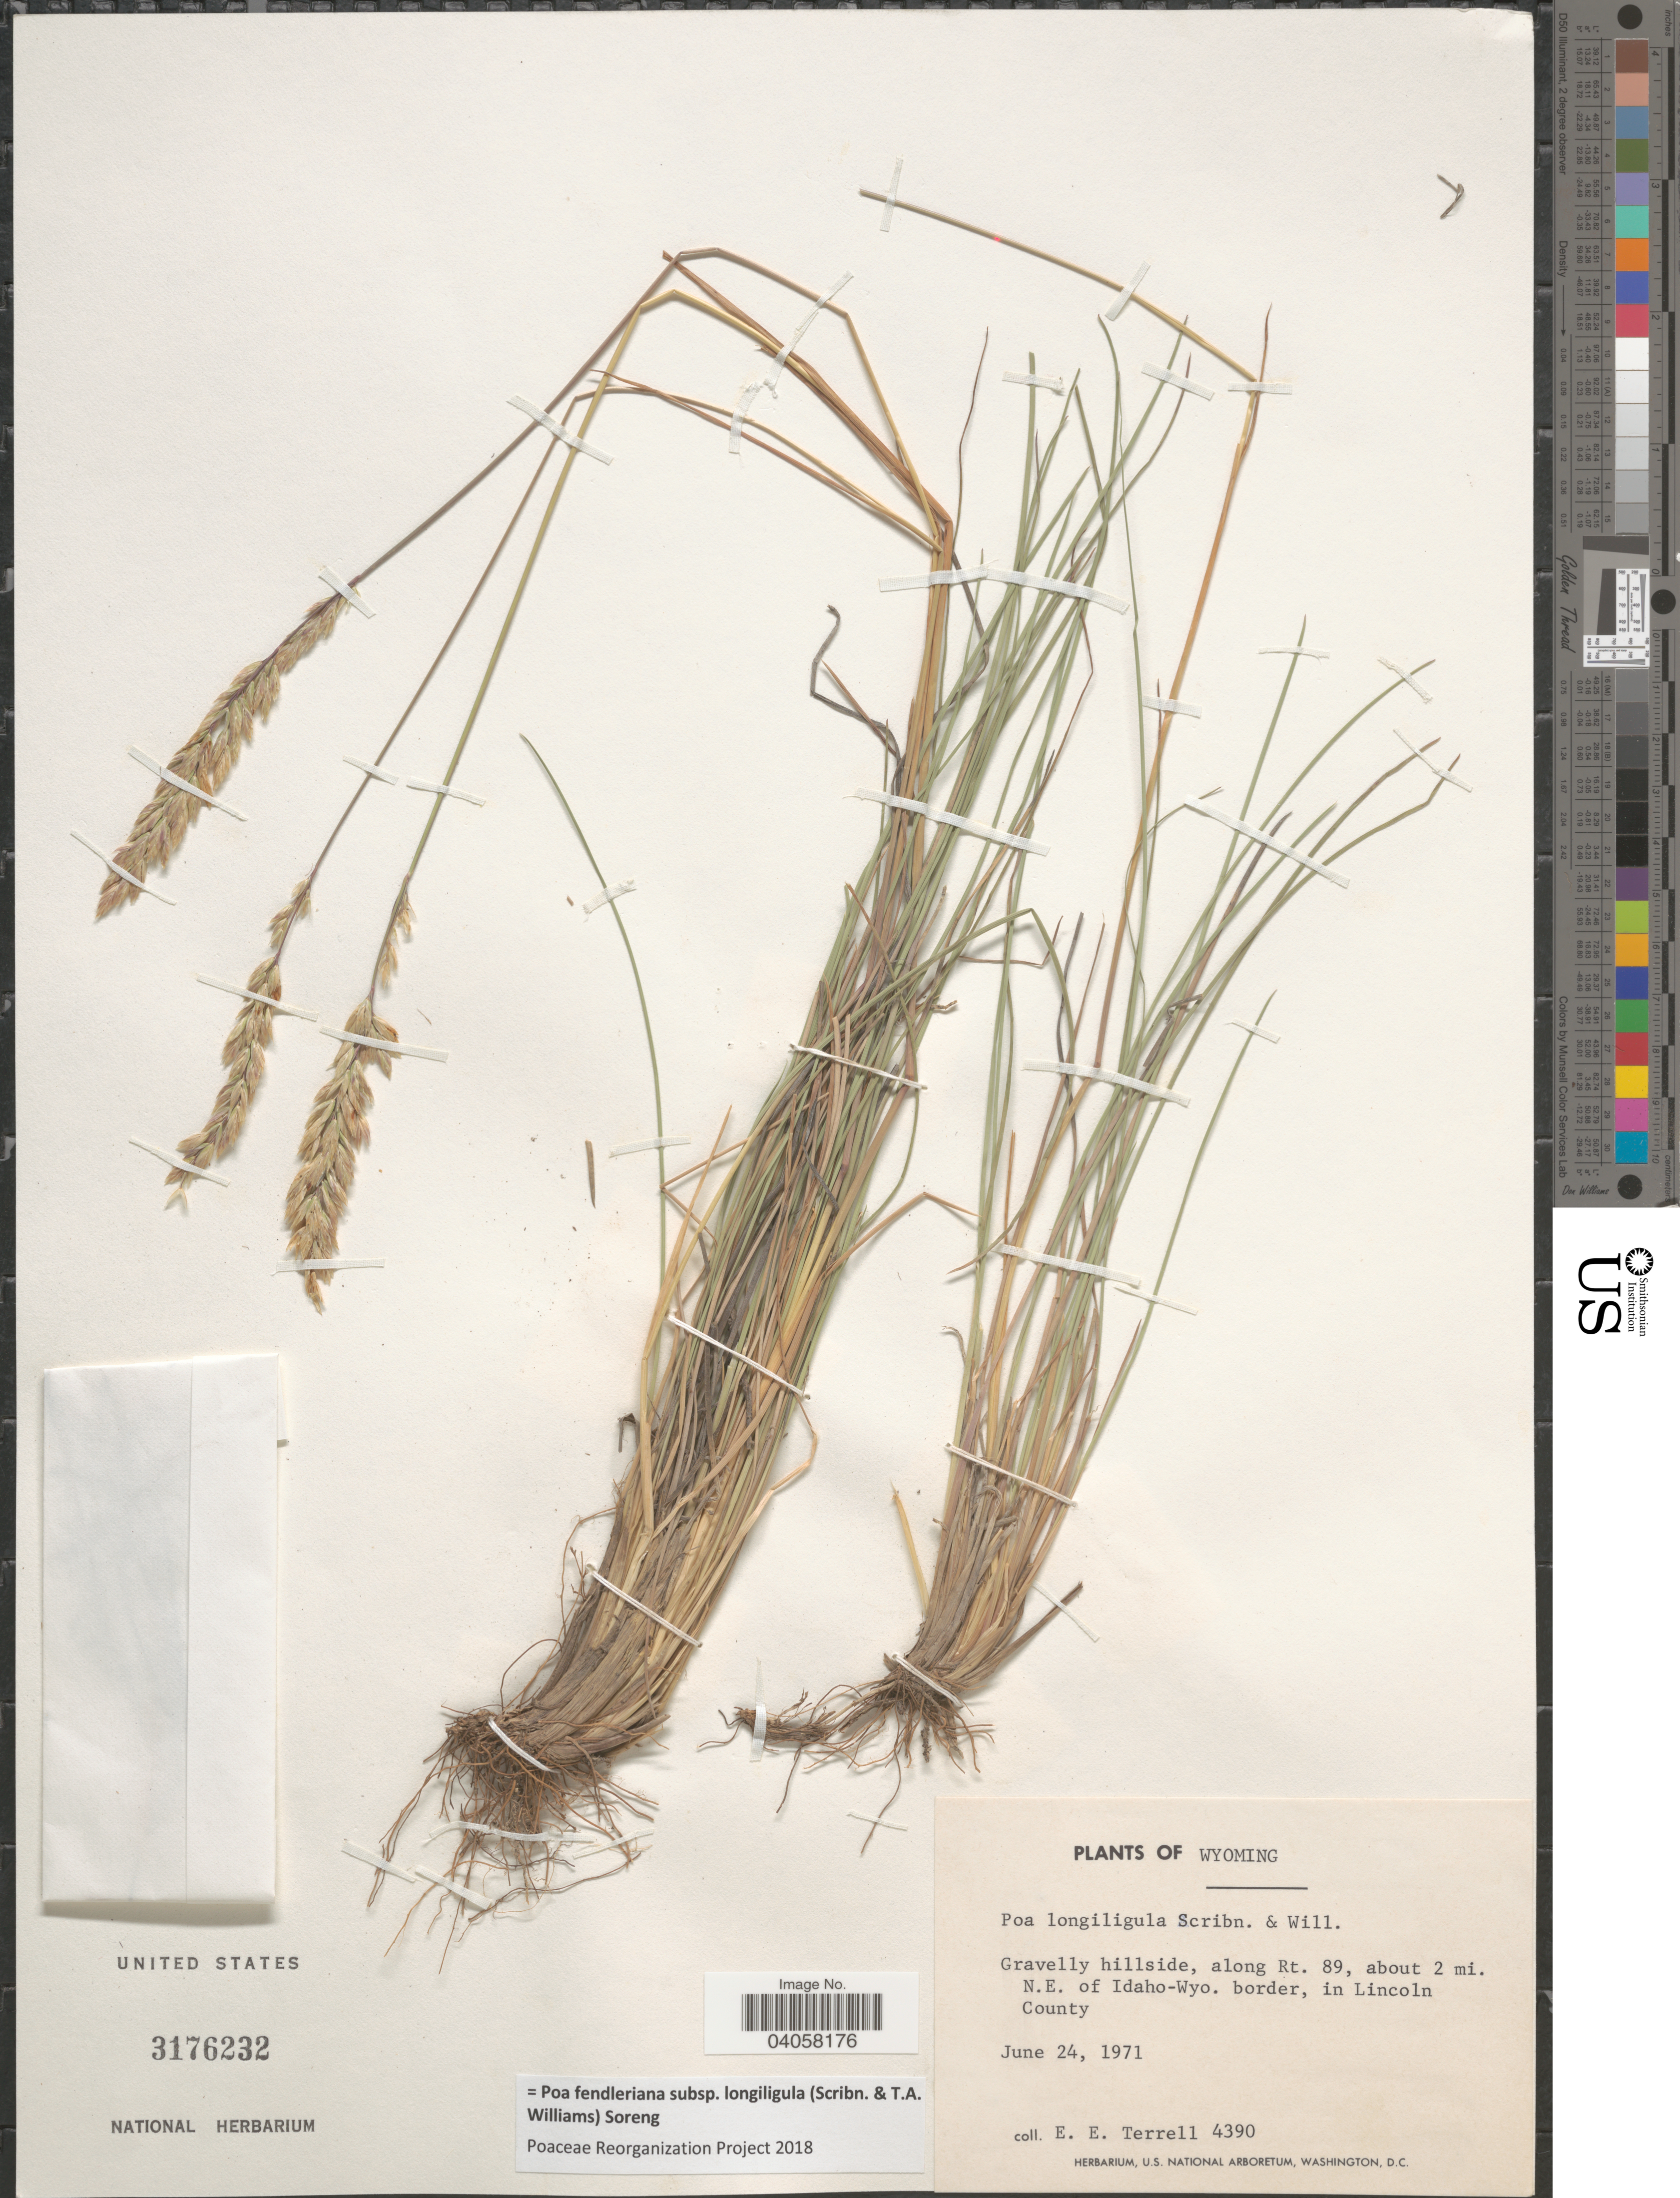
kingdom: Plantae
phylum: Tracheophyta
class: Liliopsida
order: Poales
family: Poaceae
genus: Poa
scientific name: Poa fendleriana subsp. longiligula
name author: (Scribn. & T.A. Williams) Soreng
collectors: E. E. Terrell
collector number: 4390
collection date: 1971-06-24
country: United States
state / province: Wyoming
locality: Gravelly hillside, along Rt. 89, about 2 mi. N.E. of Idaho-Wyo. border, in Lincoln County.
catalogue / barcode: US 3176232